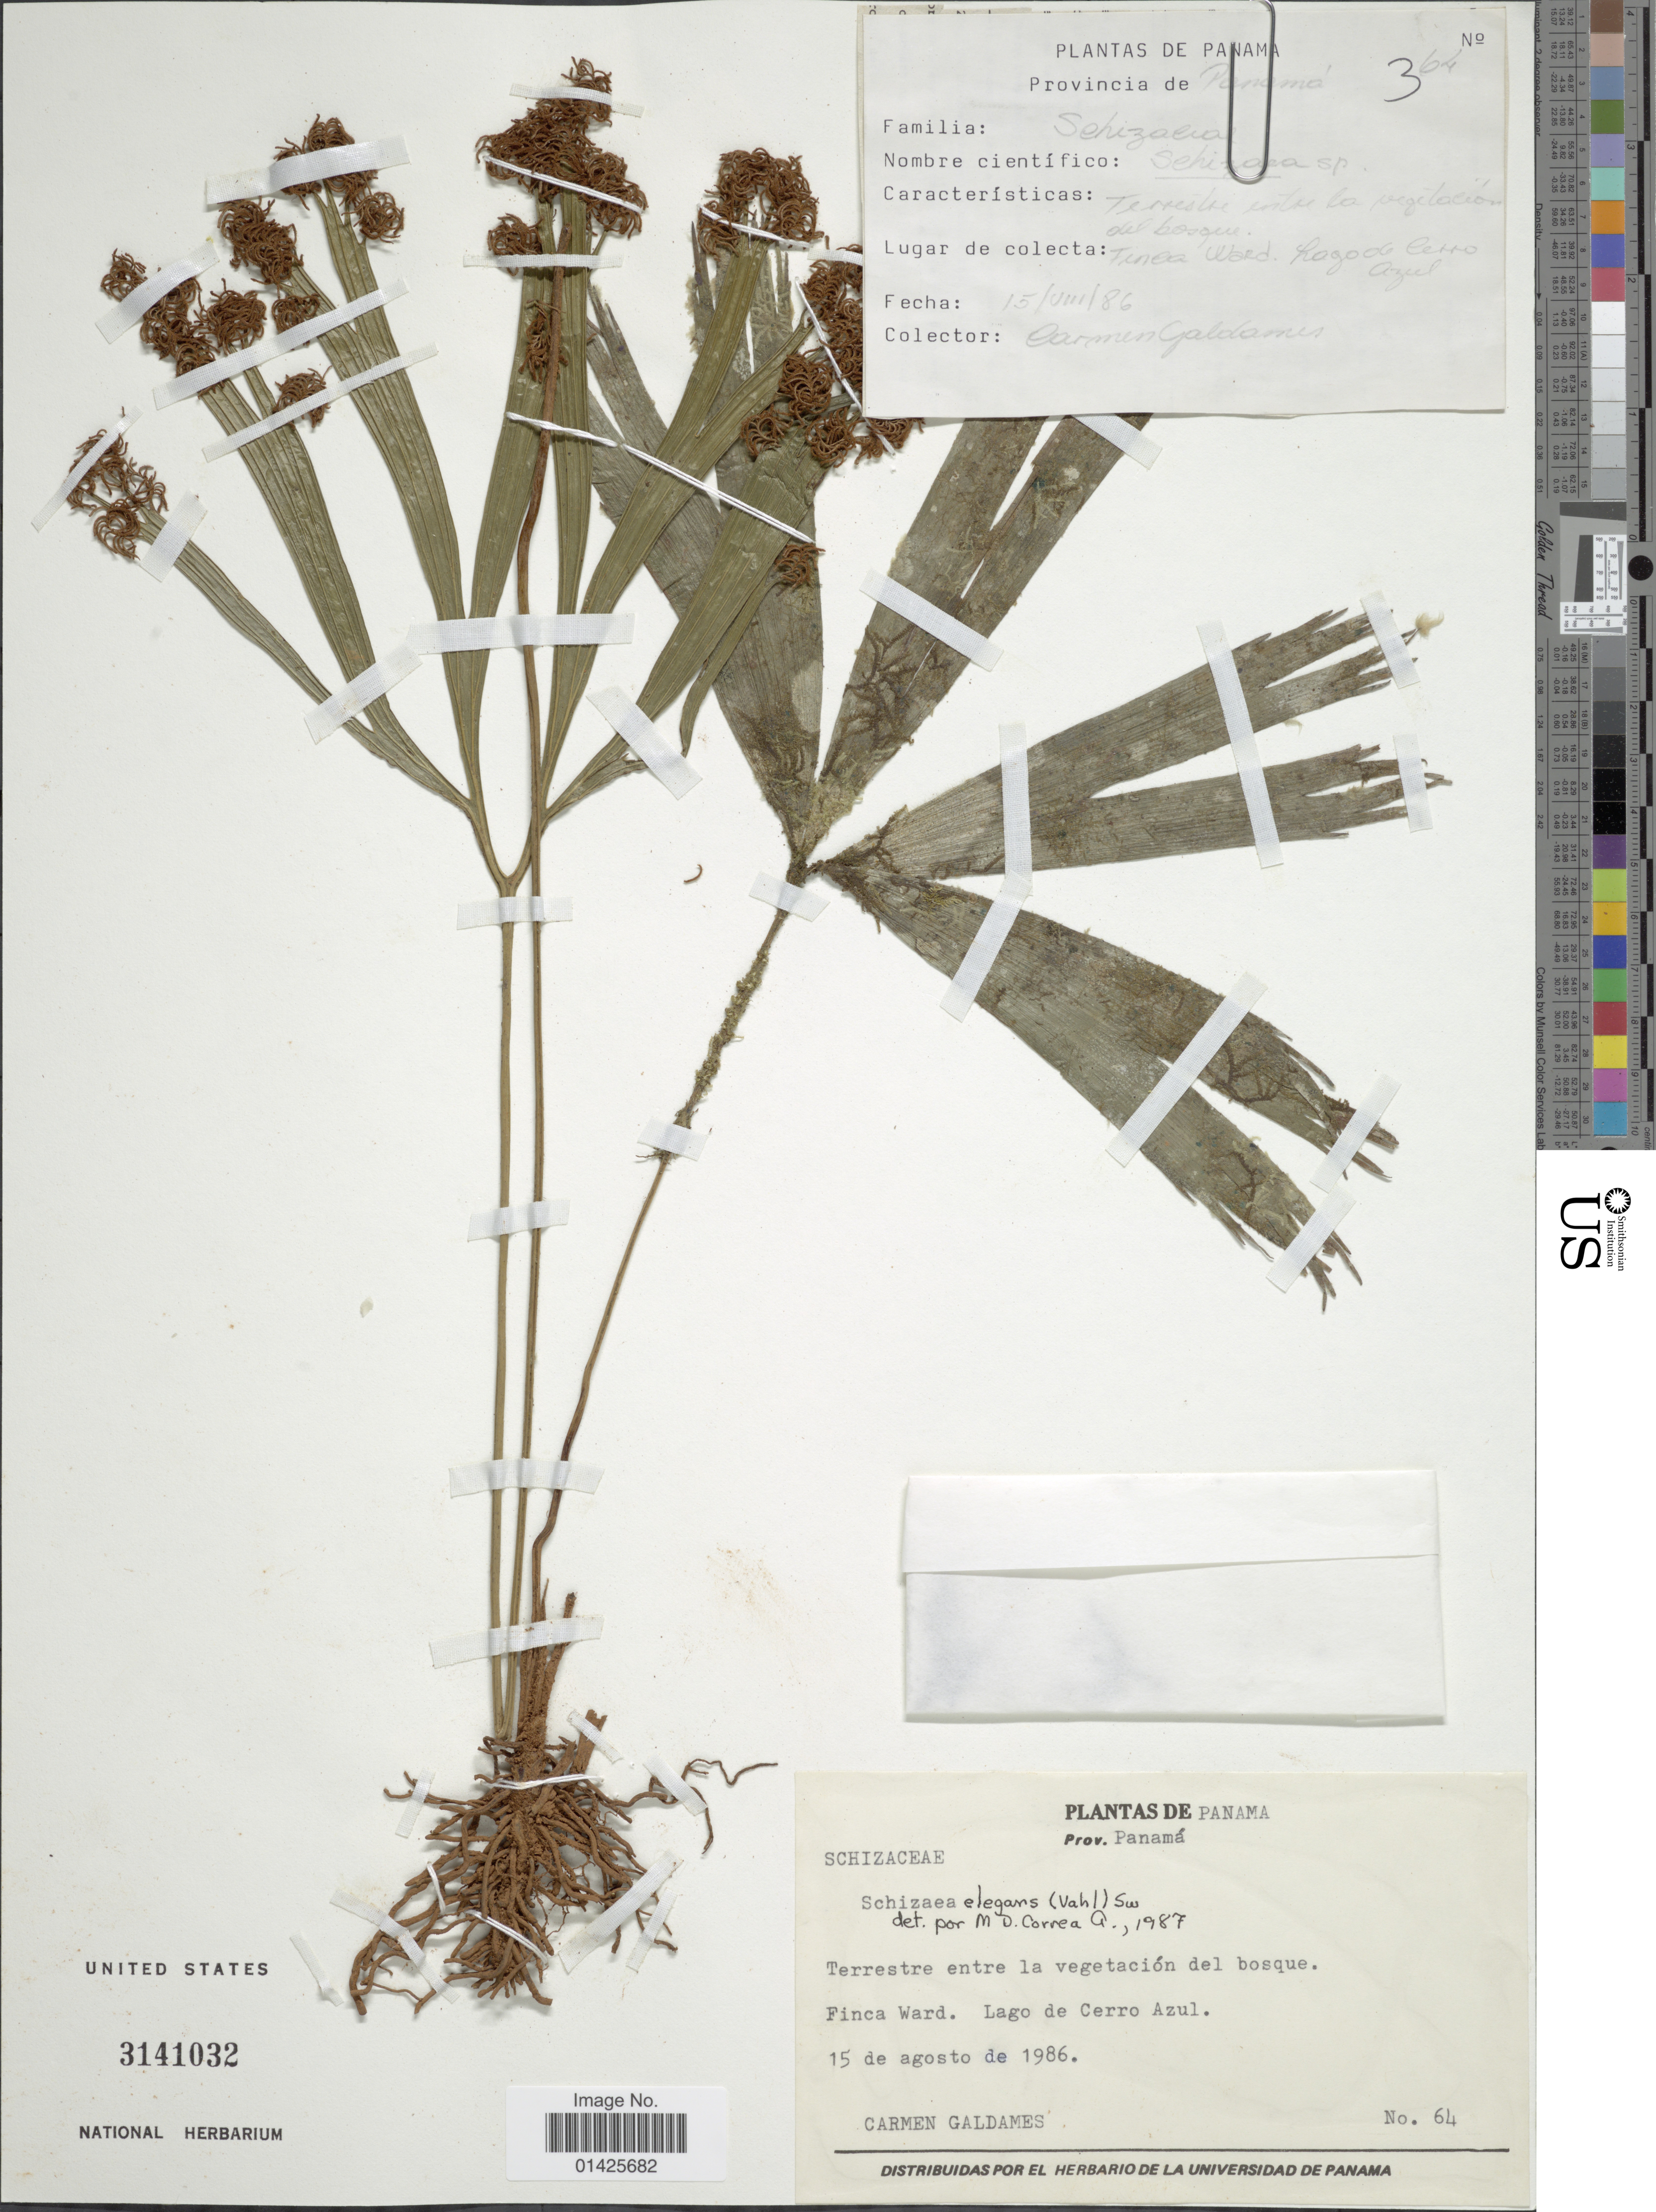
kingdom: Plantae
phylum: Tracheophyta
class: Polypodiopsida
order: Schizaeales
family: Schizaeaceae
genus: Schizaea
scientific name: Schizaea elegans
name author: (Vahl) Sw.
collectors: C. Galdames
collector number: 64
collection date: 1986-08-15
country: Panama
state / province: Panamá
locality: Finca Ward, Lago de Cerro Azul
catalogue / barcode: US 3141032